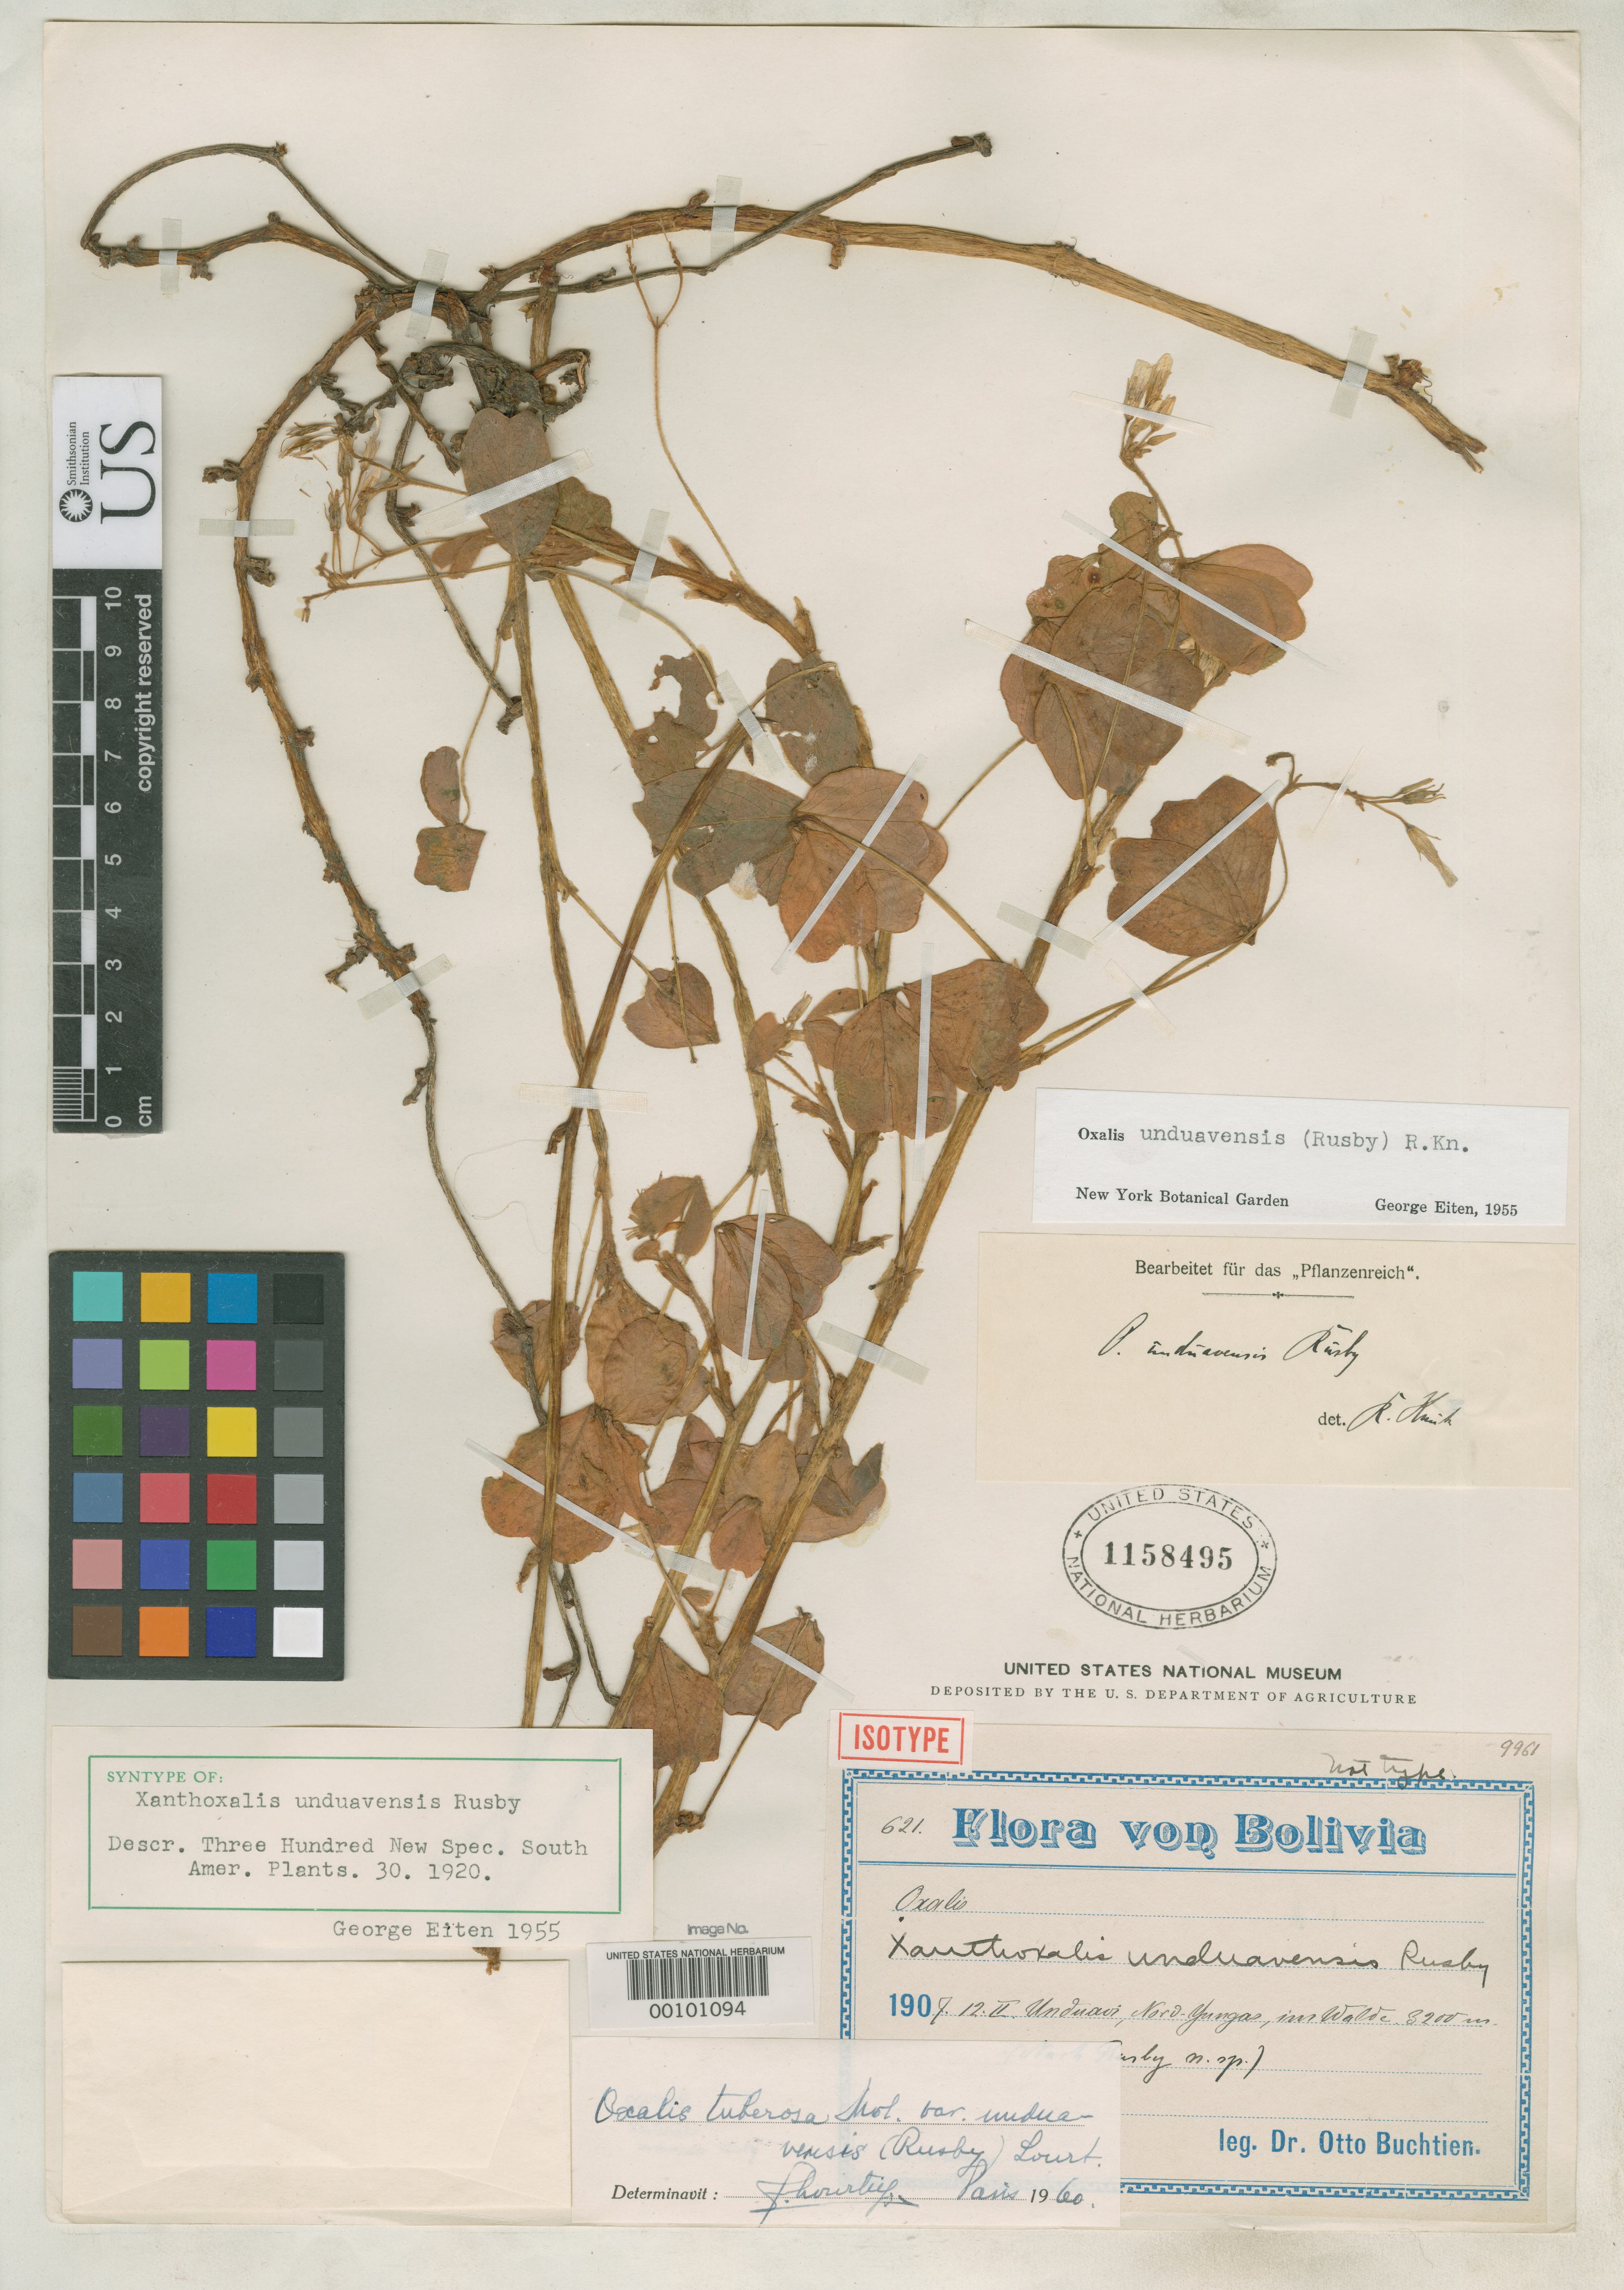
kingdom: Plantae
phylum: Tracheophyta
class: Magnoliopsida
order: Oxalidales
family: Oxalidaceae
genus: Xanthoxalis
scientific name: Xanthoxalis unduavensis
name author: Rusby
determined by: Lourteig, A.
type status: Possible Syntype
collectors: O. Buchtien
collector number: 621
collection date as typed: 12 Feb 1907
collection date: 1907-02-12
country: Bolivia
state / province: La Paz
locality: Unduavi, Nord Yungas.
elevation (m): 3200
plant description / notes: Another (possible) syntype filed separately under Oxalis rusby Lourtieg. Typification of Xanthoxalis unduavensis Rusby confusing, possibly based on mixed collection.; Protologue cites syntypes Buchtien 620 (Nov. 1910) and 621 (no date cited). "Duplicates" of both numbers cited in protologue were apparently made on different dates. Effectively lectotypified by Lourteig (2000, Bradea 7: 256-258) citing as "holotype" Buchtien 621 at NY (collection date June 1910).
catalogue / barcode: US 1158495